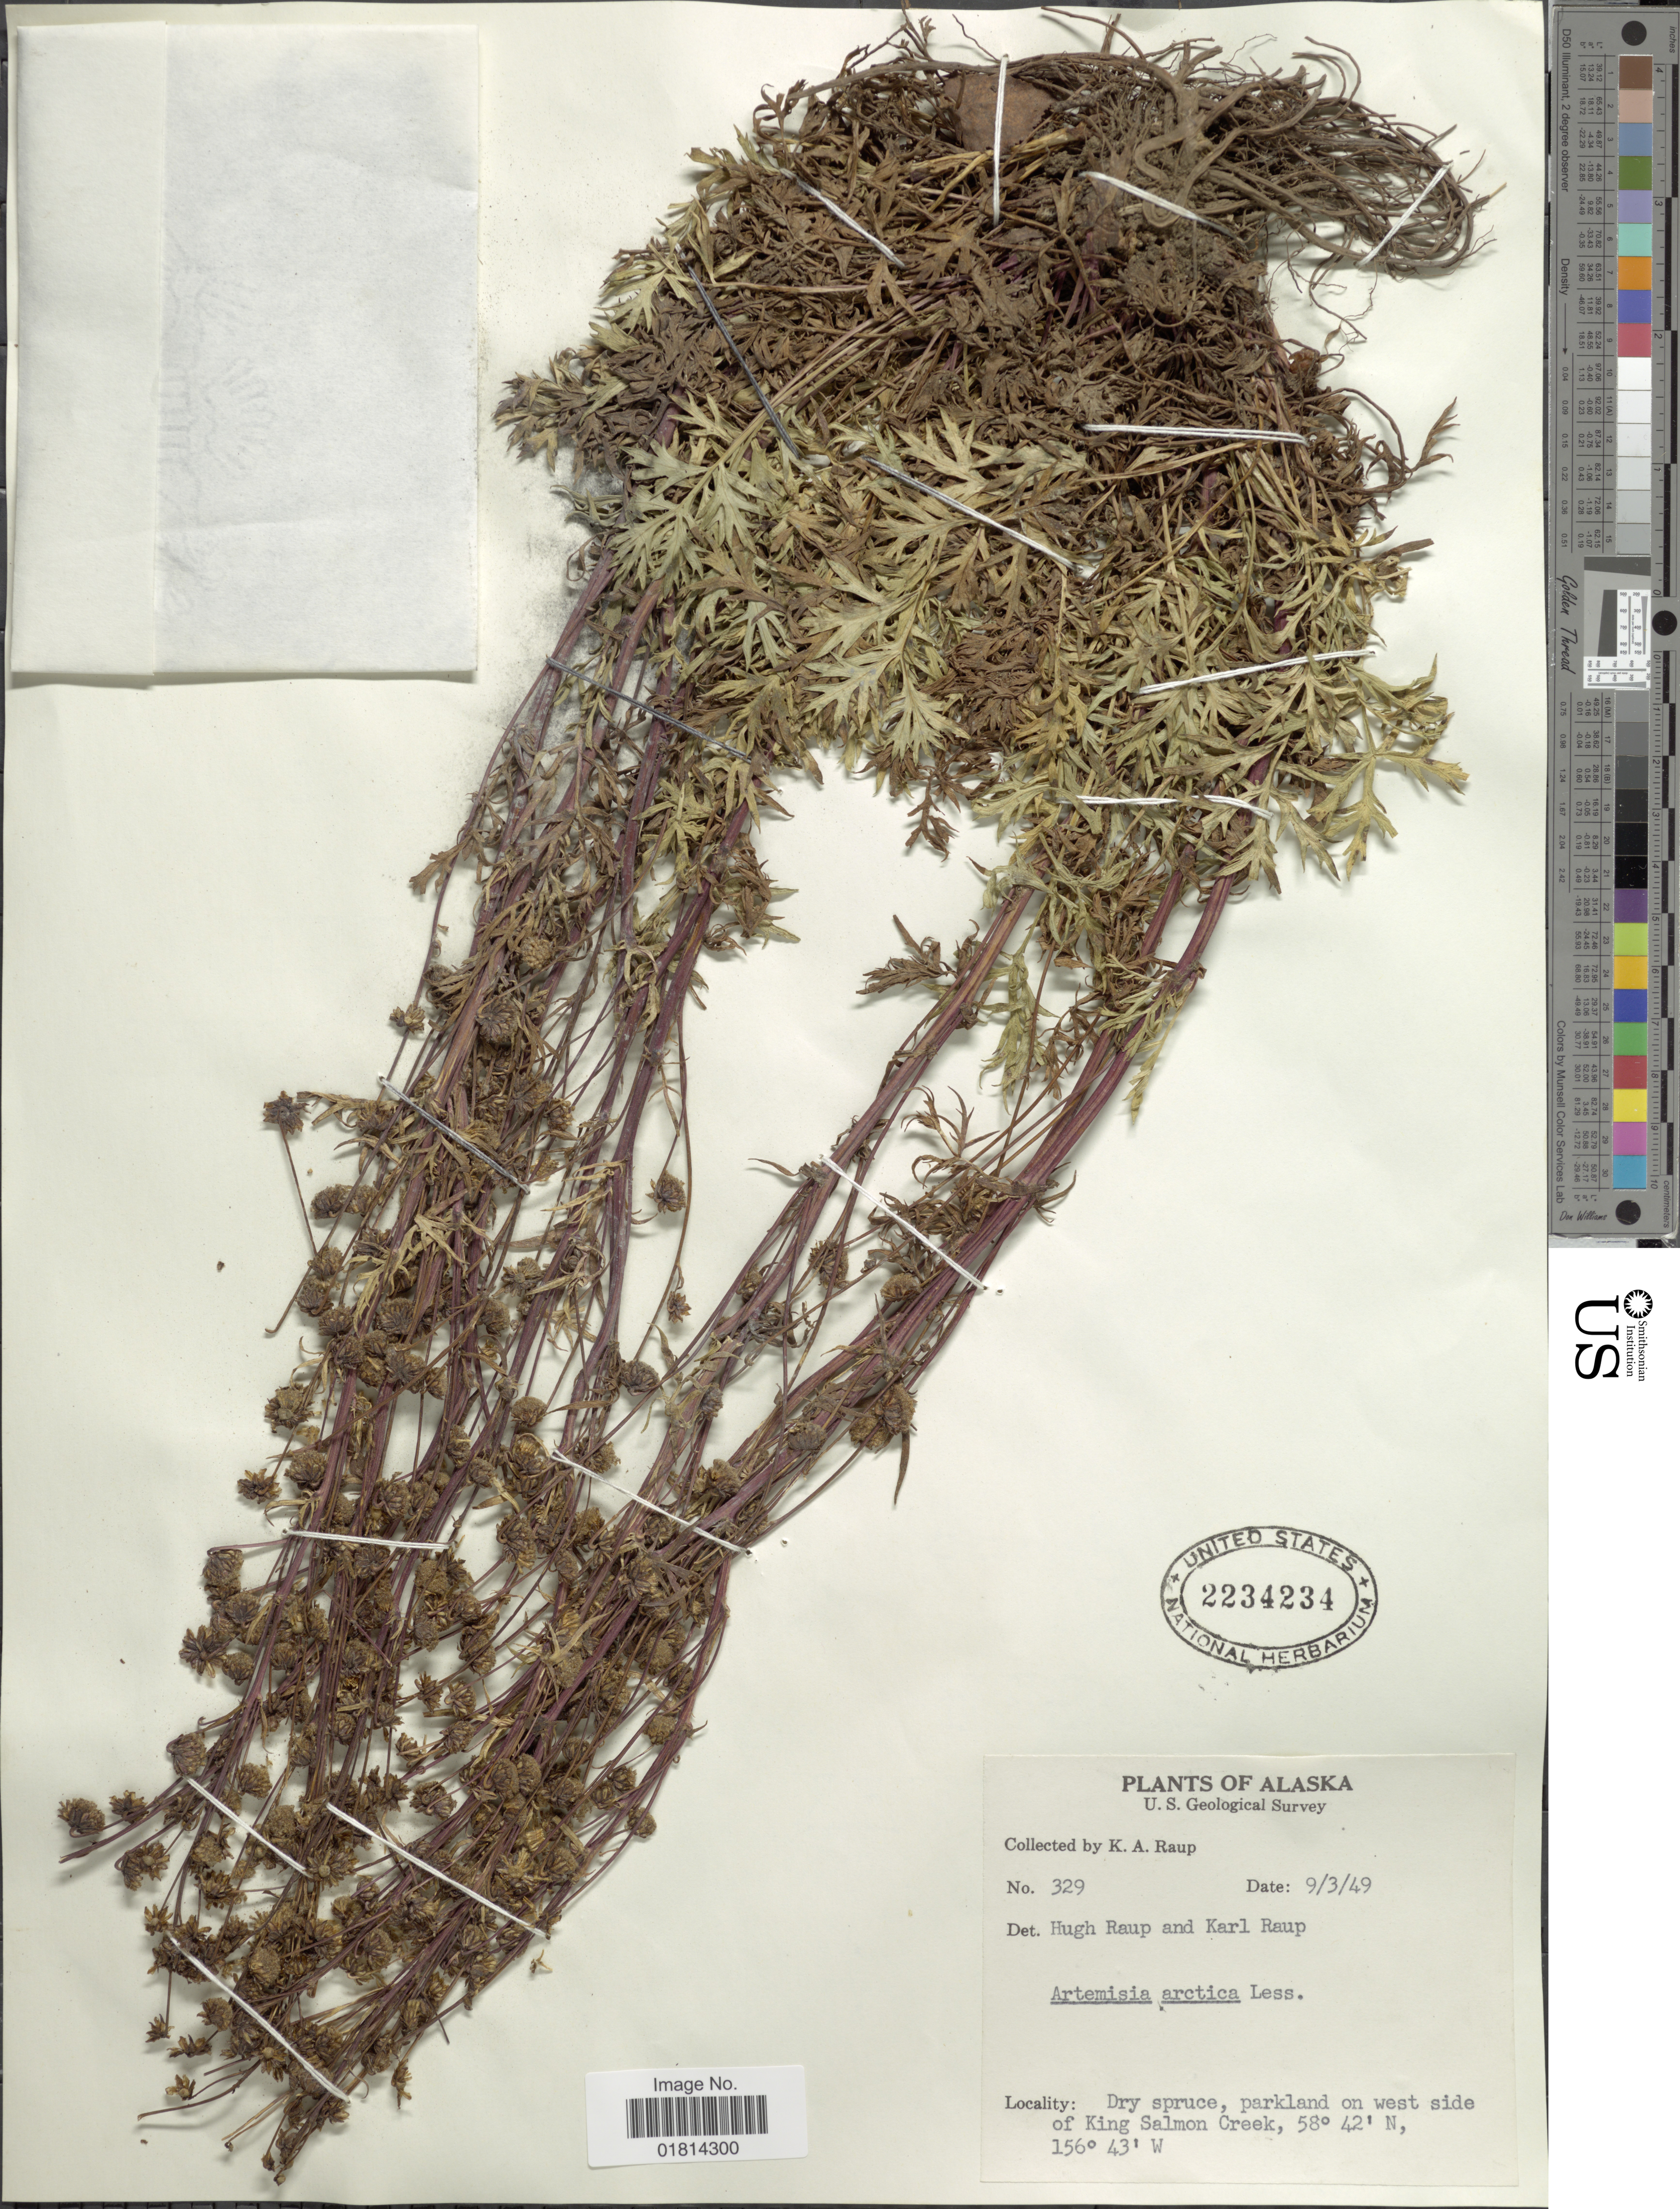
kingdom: Plantae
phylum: Tracheophyta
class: Magnoliopsida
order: Asterales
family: Asteraceae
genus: Artemisia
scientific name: Artemisia arctica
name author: Less.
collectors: K. Raup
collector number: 329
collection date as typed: Transcribed d/m/y: 3/9/49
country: United States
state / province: Alaska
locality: parkland on west side of King Salmon Creek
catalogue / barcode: US 2234234